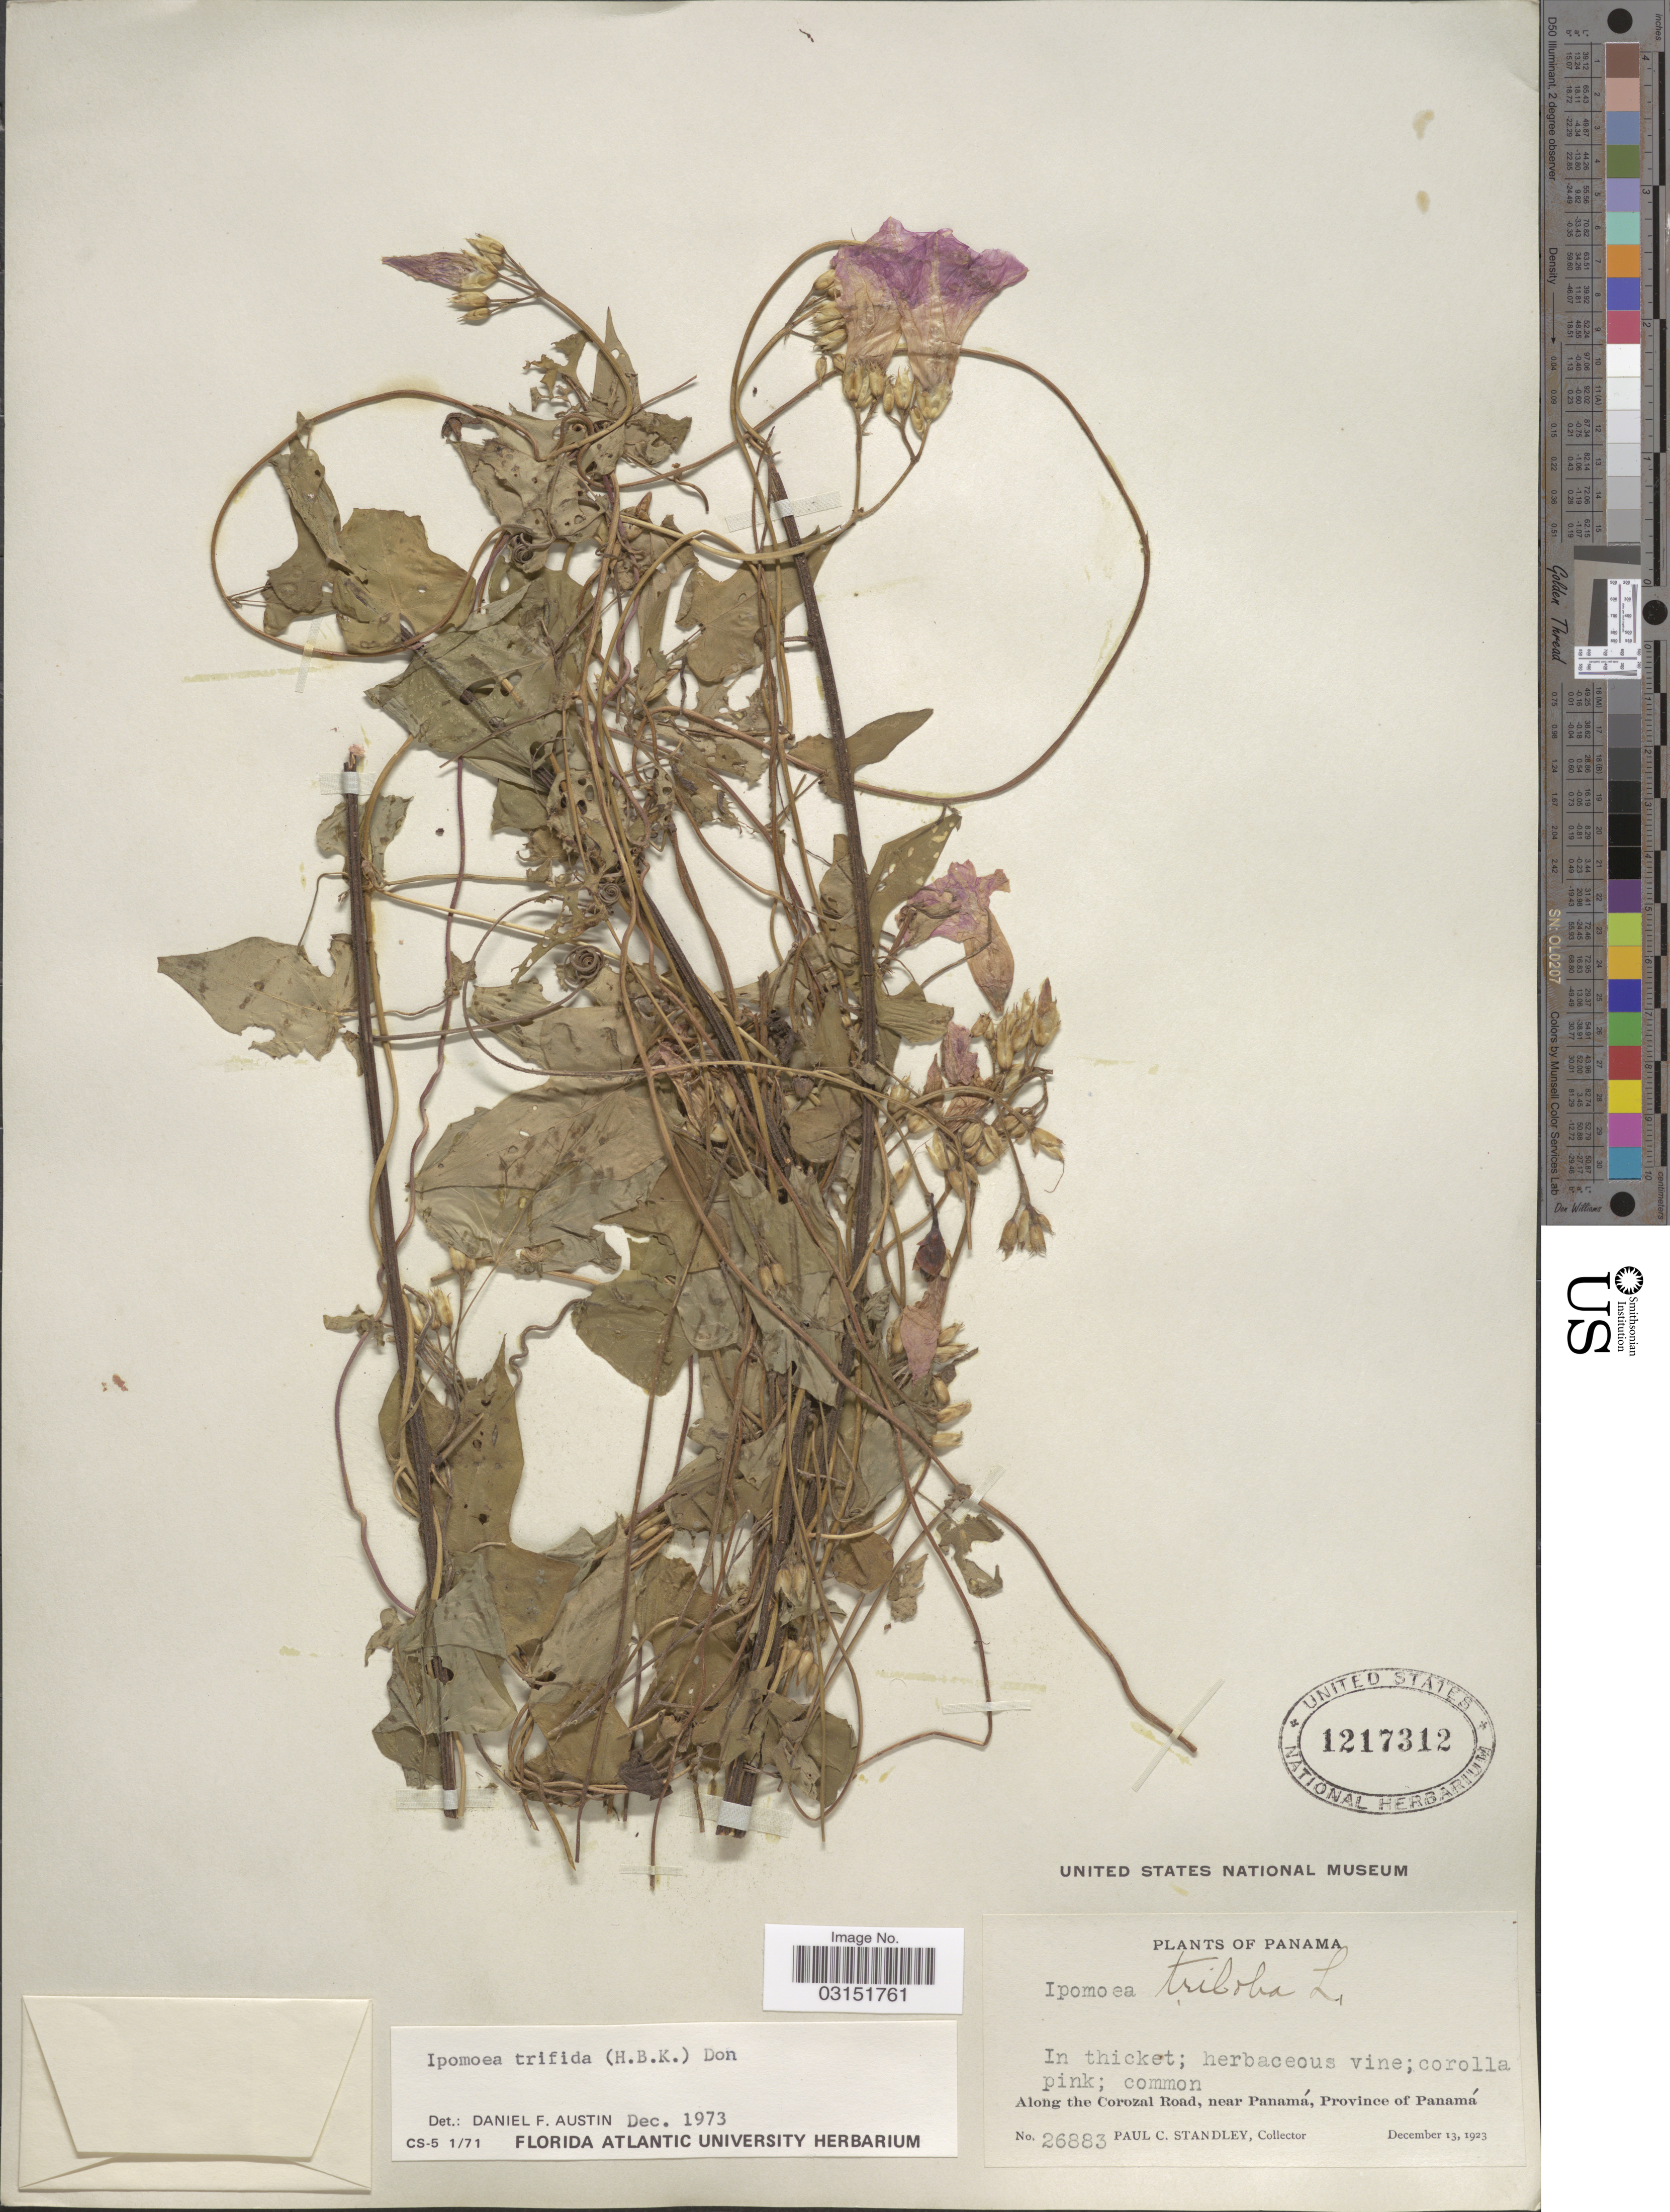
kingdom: Plantae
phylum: Tracheophyta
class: Magnoliopsida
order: Solanales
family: Convolvulaceae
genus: Ipomoea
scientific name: Ipomoea trifida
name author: (Kunth) G. Don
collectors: P. C. Standley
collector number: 26883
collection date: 1923-12-13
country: Panama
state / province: Panamá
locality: Along the Corozal Road, near Panamá.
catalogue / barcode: US 1217312